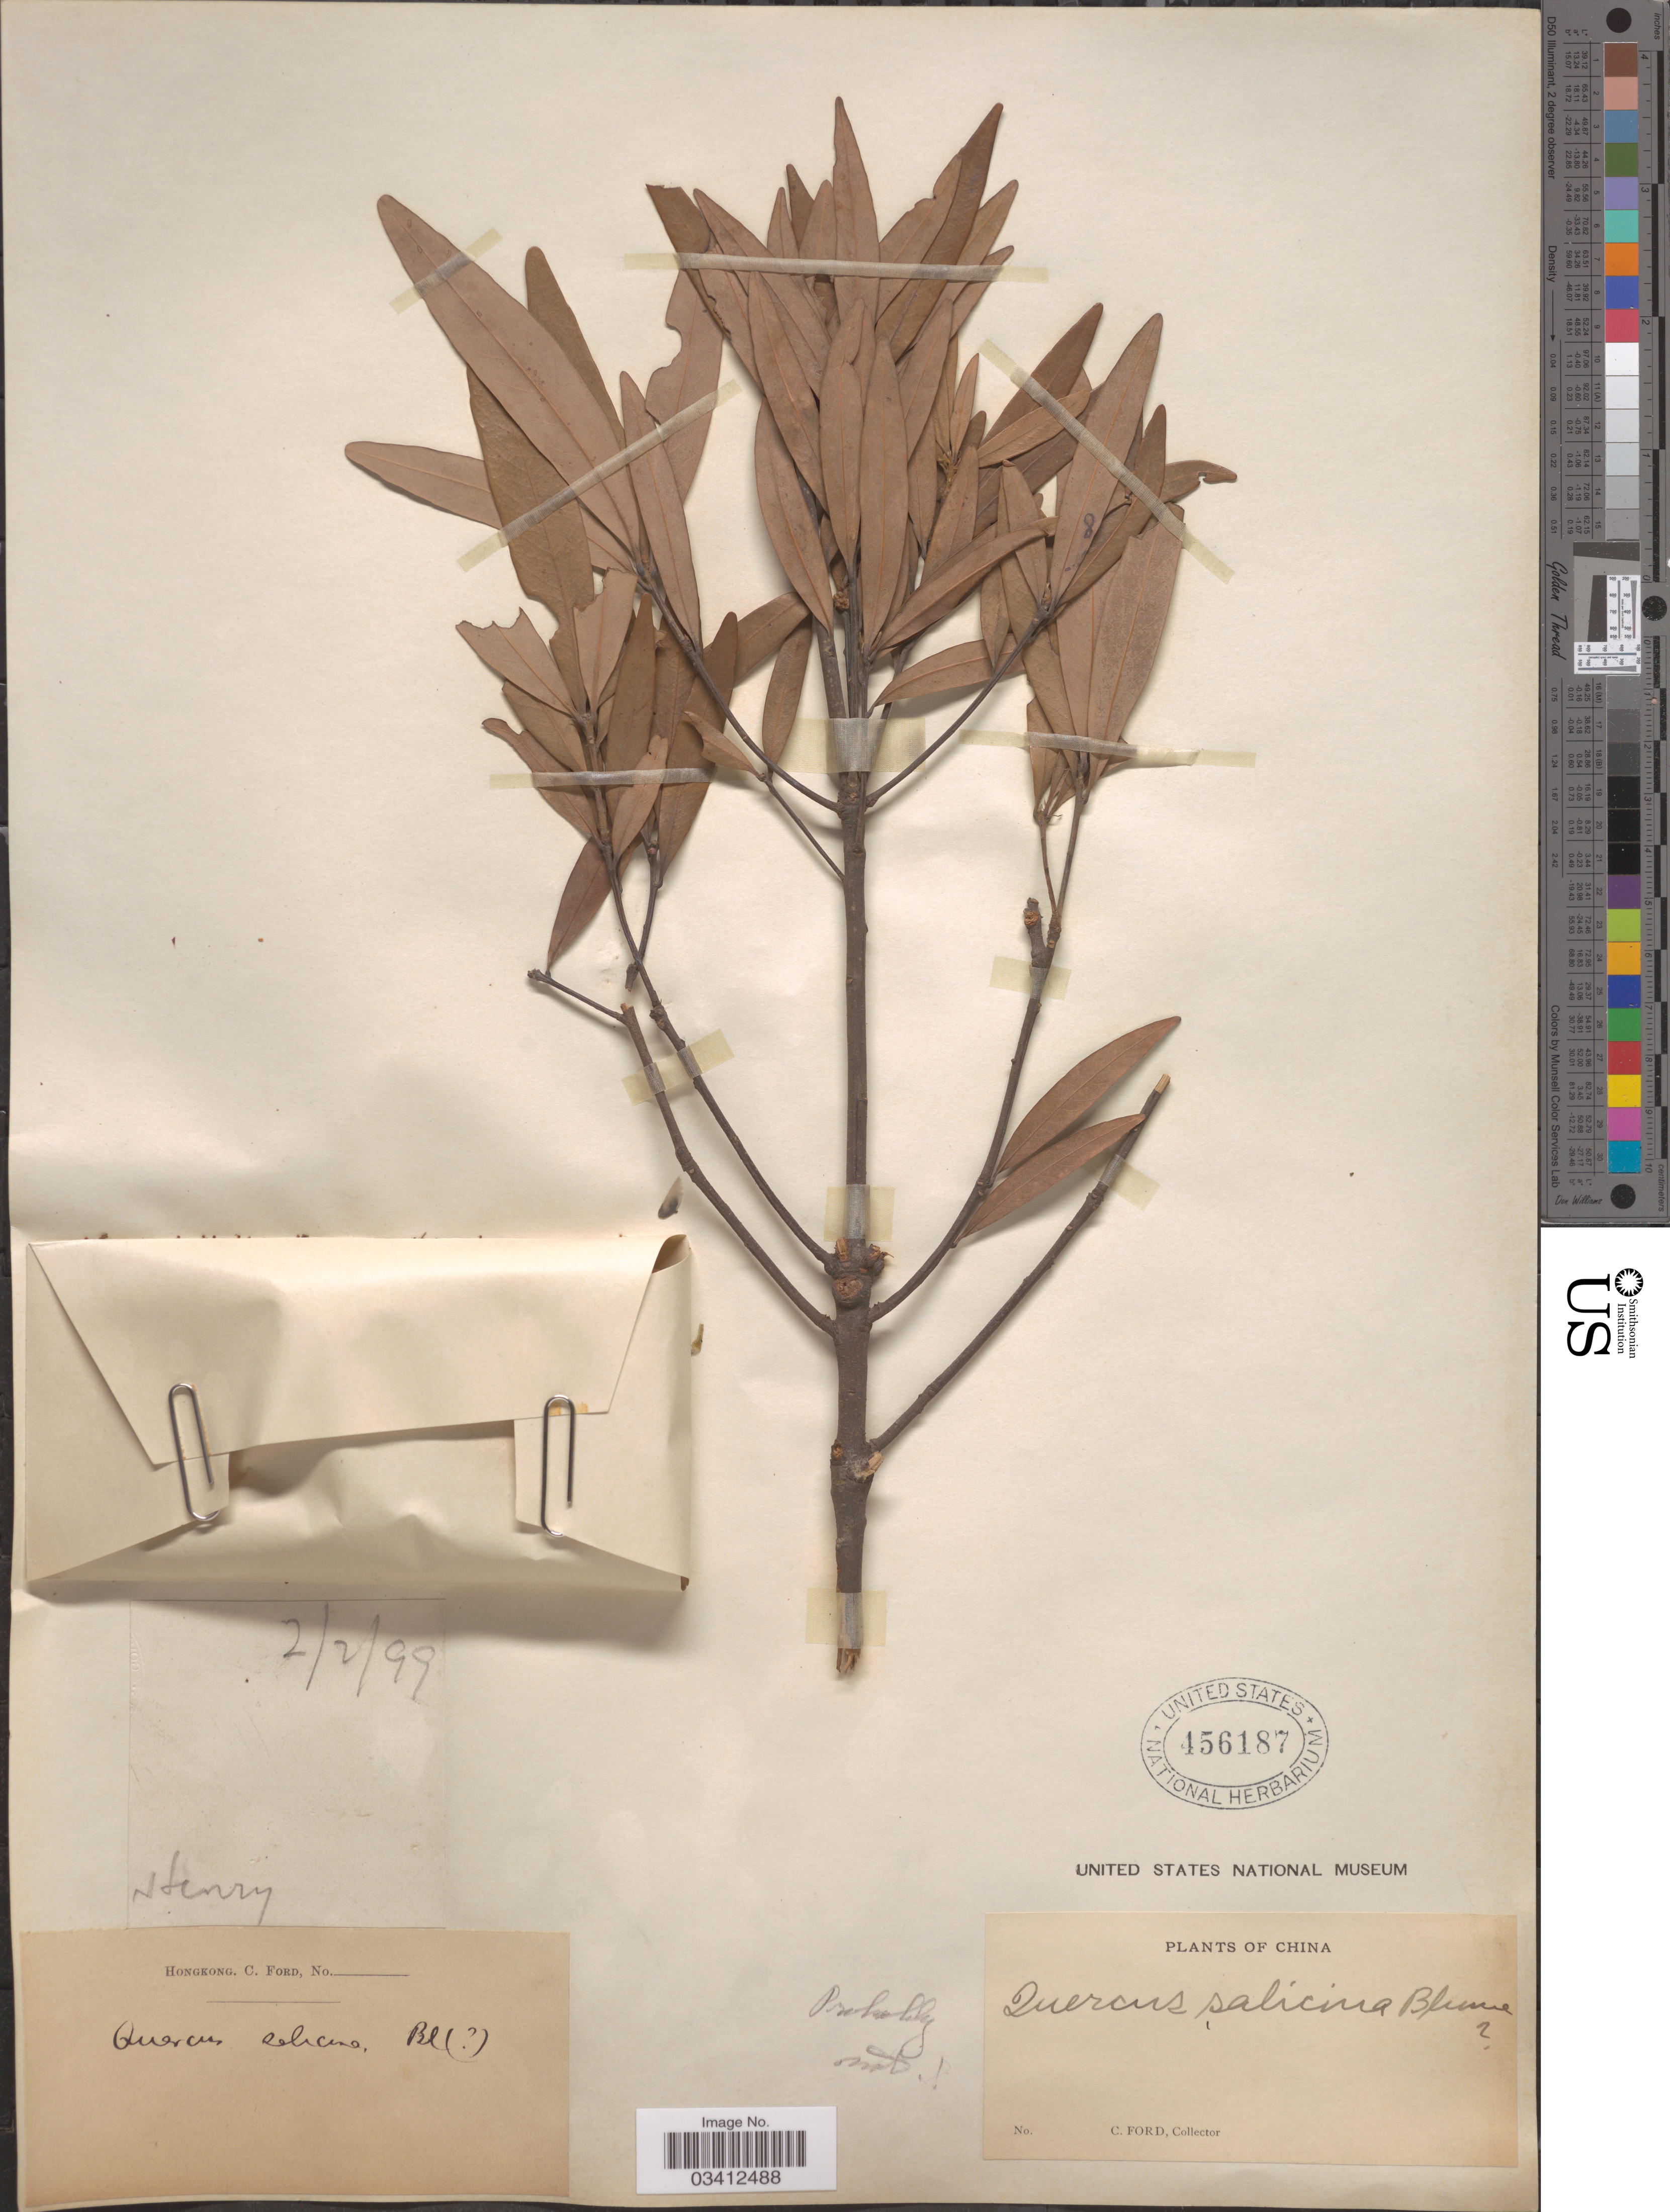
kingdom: Plantae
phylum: Tracheophyta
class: Magnoliopsida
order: Fagales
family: Fagaceae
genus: Quercus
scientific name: Quercus sp.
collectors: C. Ford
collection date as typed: Transcribed d/m/y: 2/2/99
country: China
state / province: Hong Kong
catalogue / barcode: US 456187